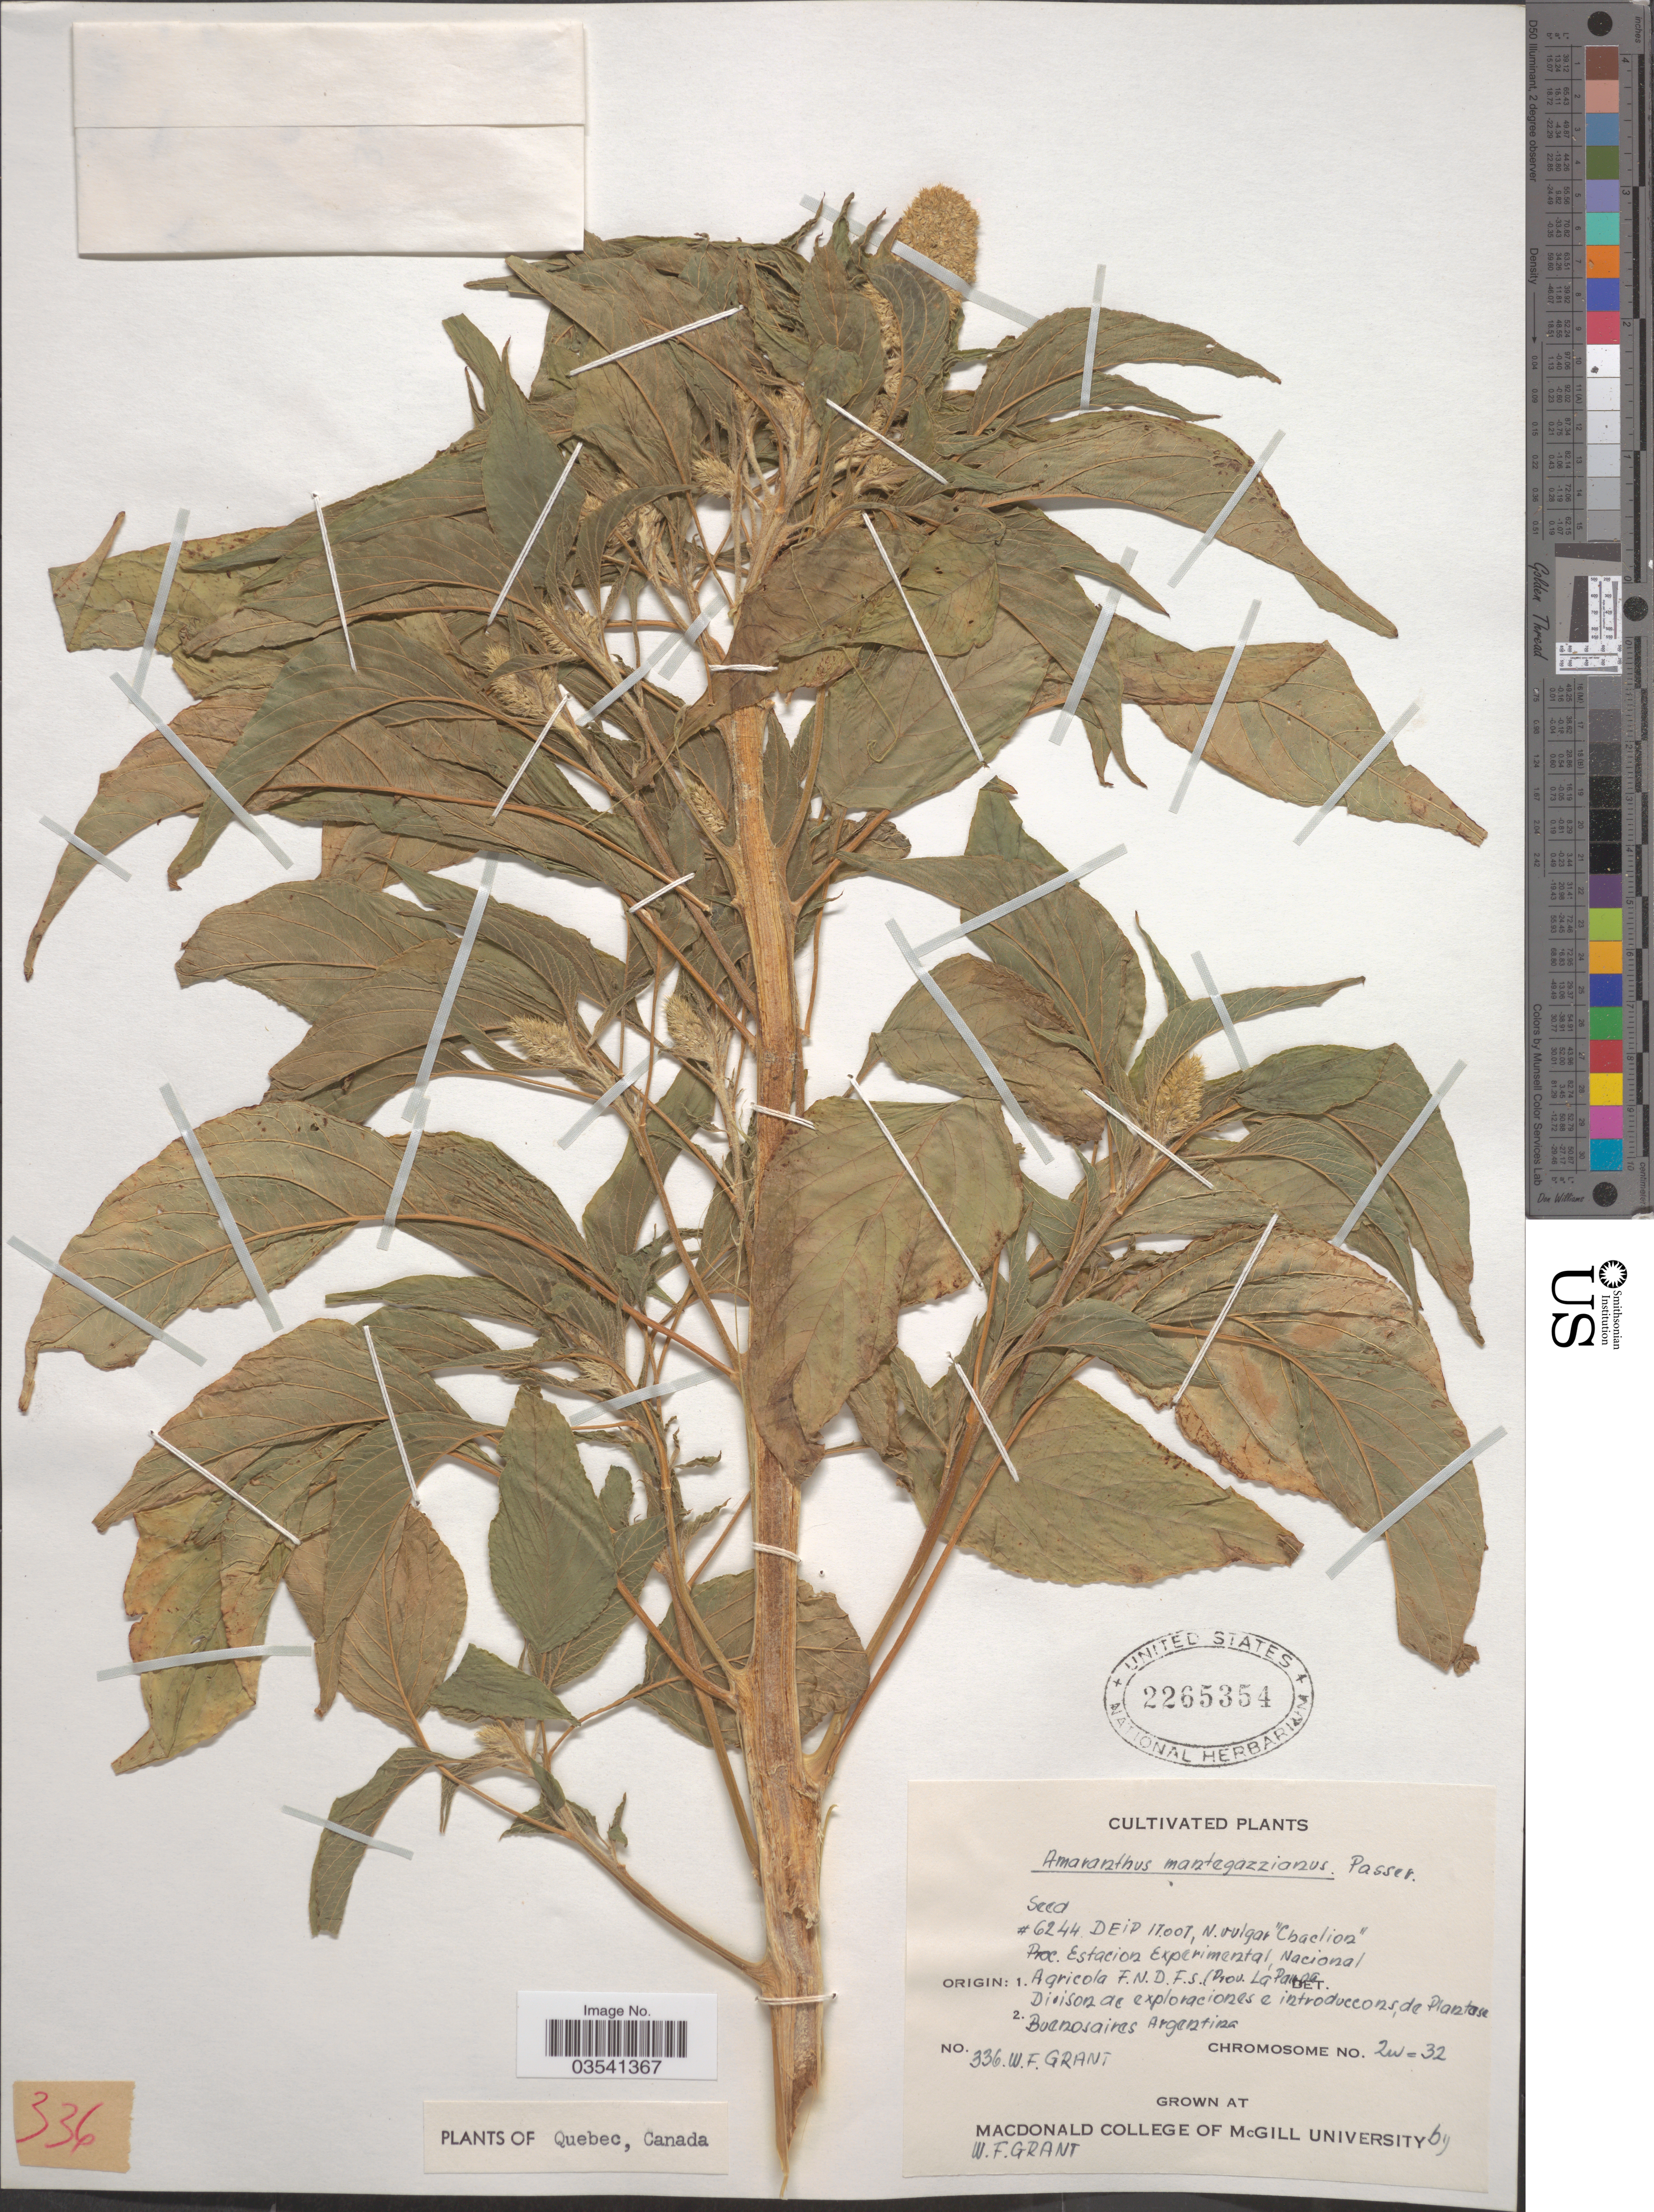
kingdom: Plantae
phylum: Tracheophyta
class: Magnoliopsida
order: Caryophyllales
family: Amaranthaceae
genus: Amaranthus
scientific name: Amaranthus mantegazzianus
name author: Pass.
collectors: W. Grant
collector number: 336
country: Canada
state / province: Quebec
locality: Grown at MacDonald College of McGill University.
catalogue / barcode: US 2265354